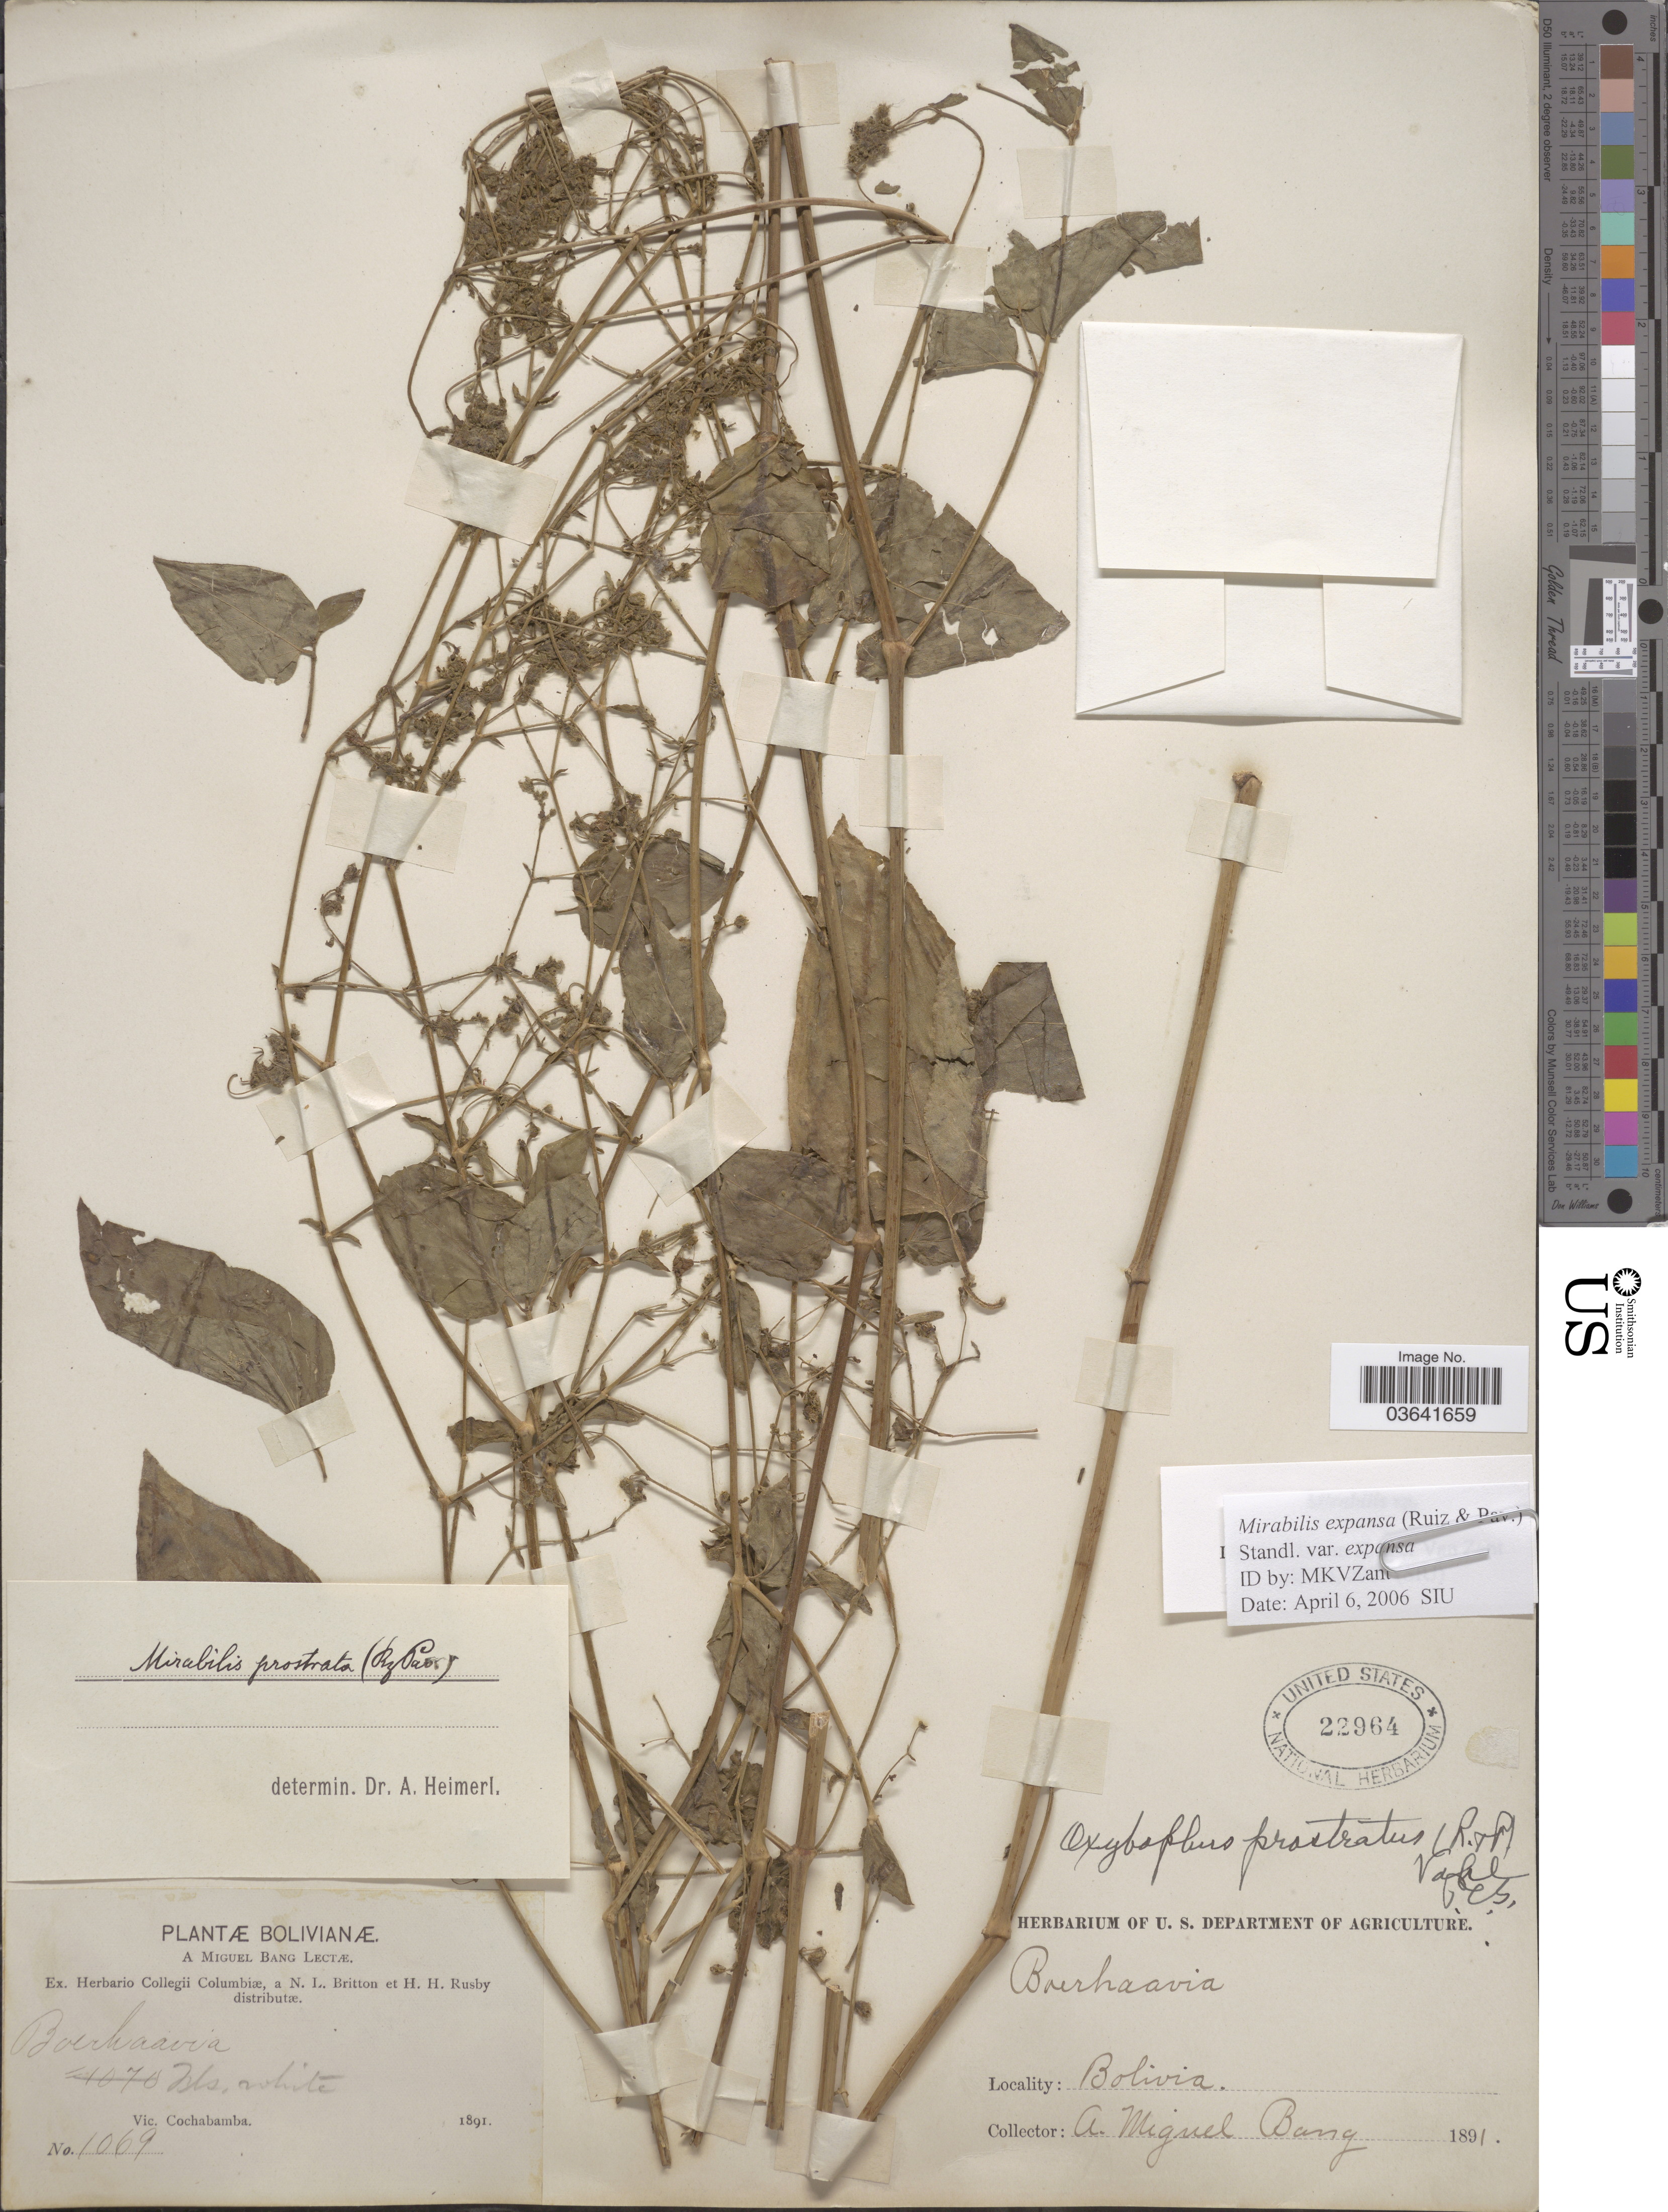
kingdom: Plantae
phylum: Tracheophyta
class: Magnoliopsida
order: Caryophyllales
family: Nyctaginaceae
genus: Mirabilis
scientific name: Mirabilis expansa var. expansa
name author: (Ruiz & Pav.) Standl.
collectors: M. Bang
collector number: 1069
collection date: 1891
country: Bolivia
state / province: Cochabamba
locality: Vic. Cochabamba.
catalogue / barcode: US 22964